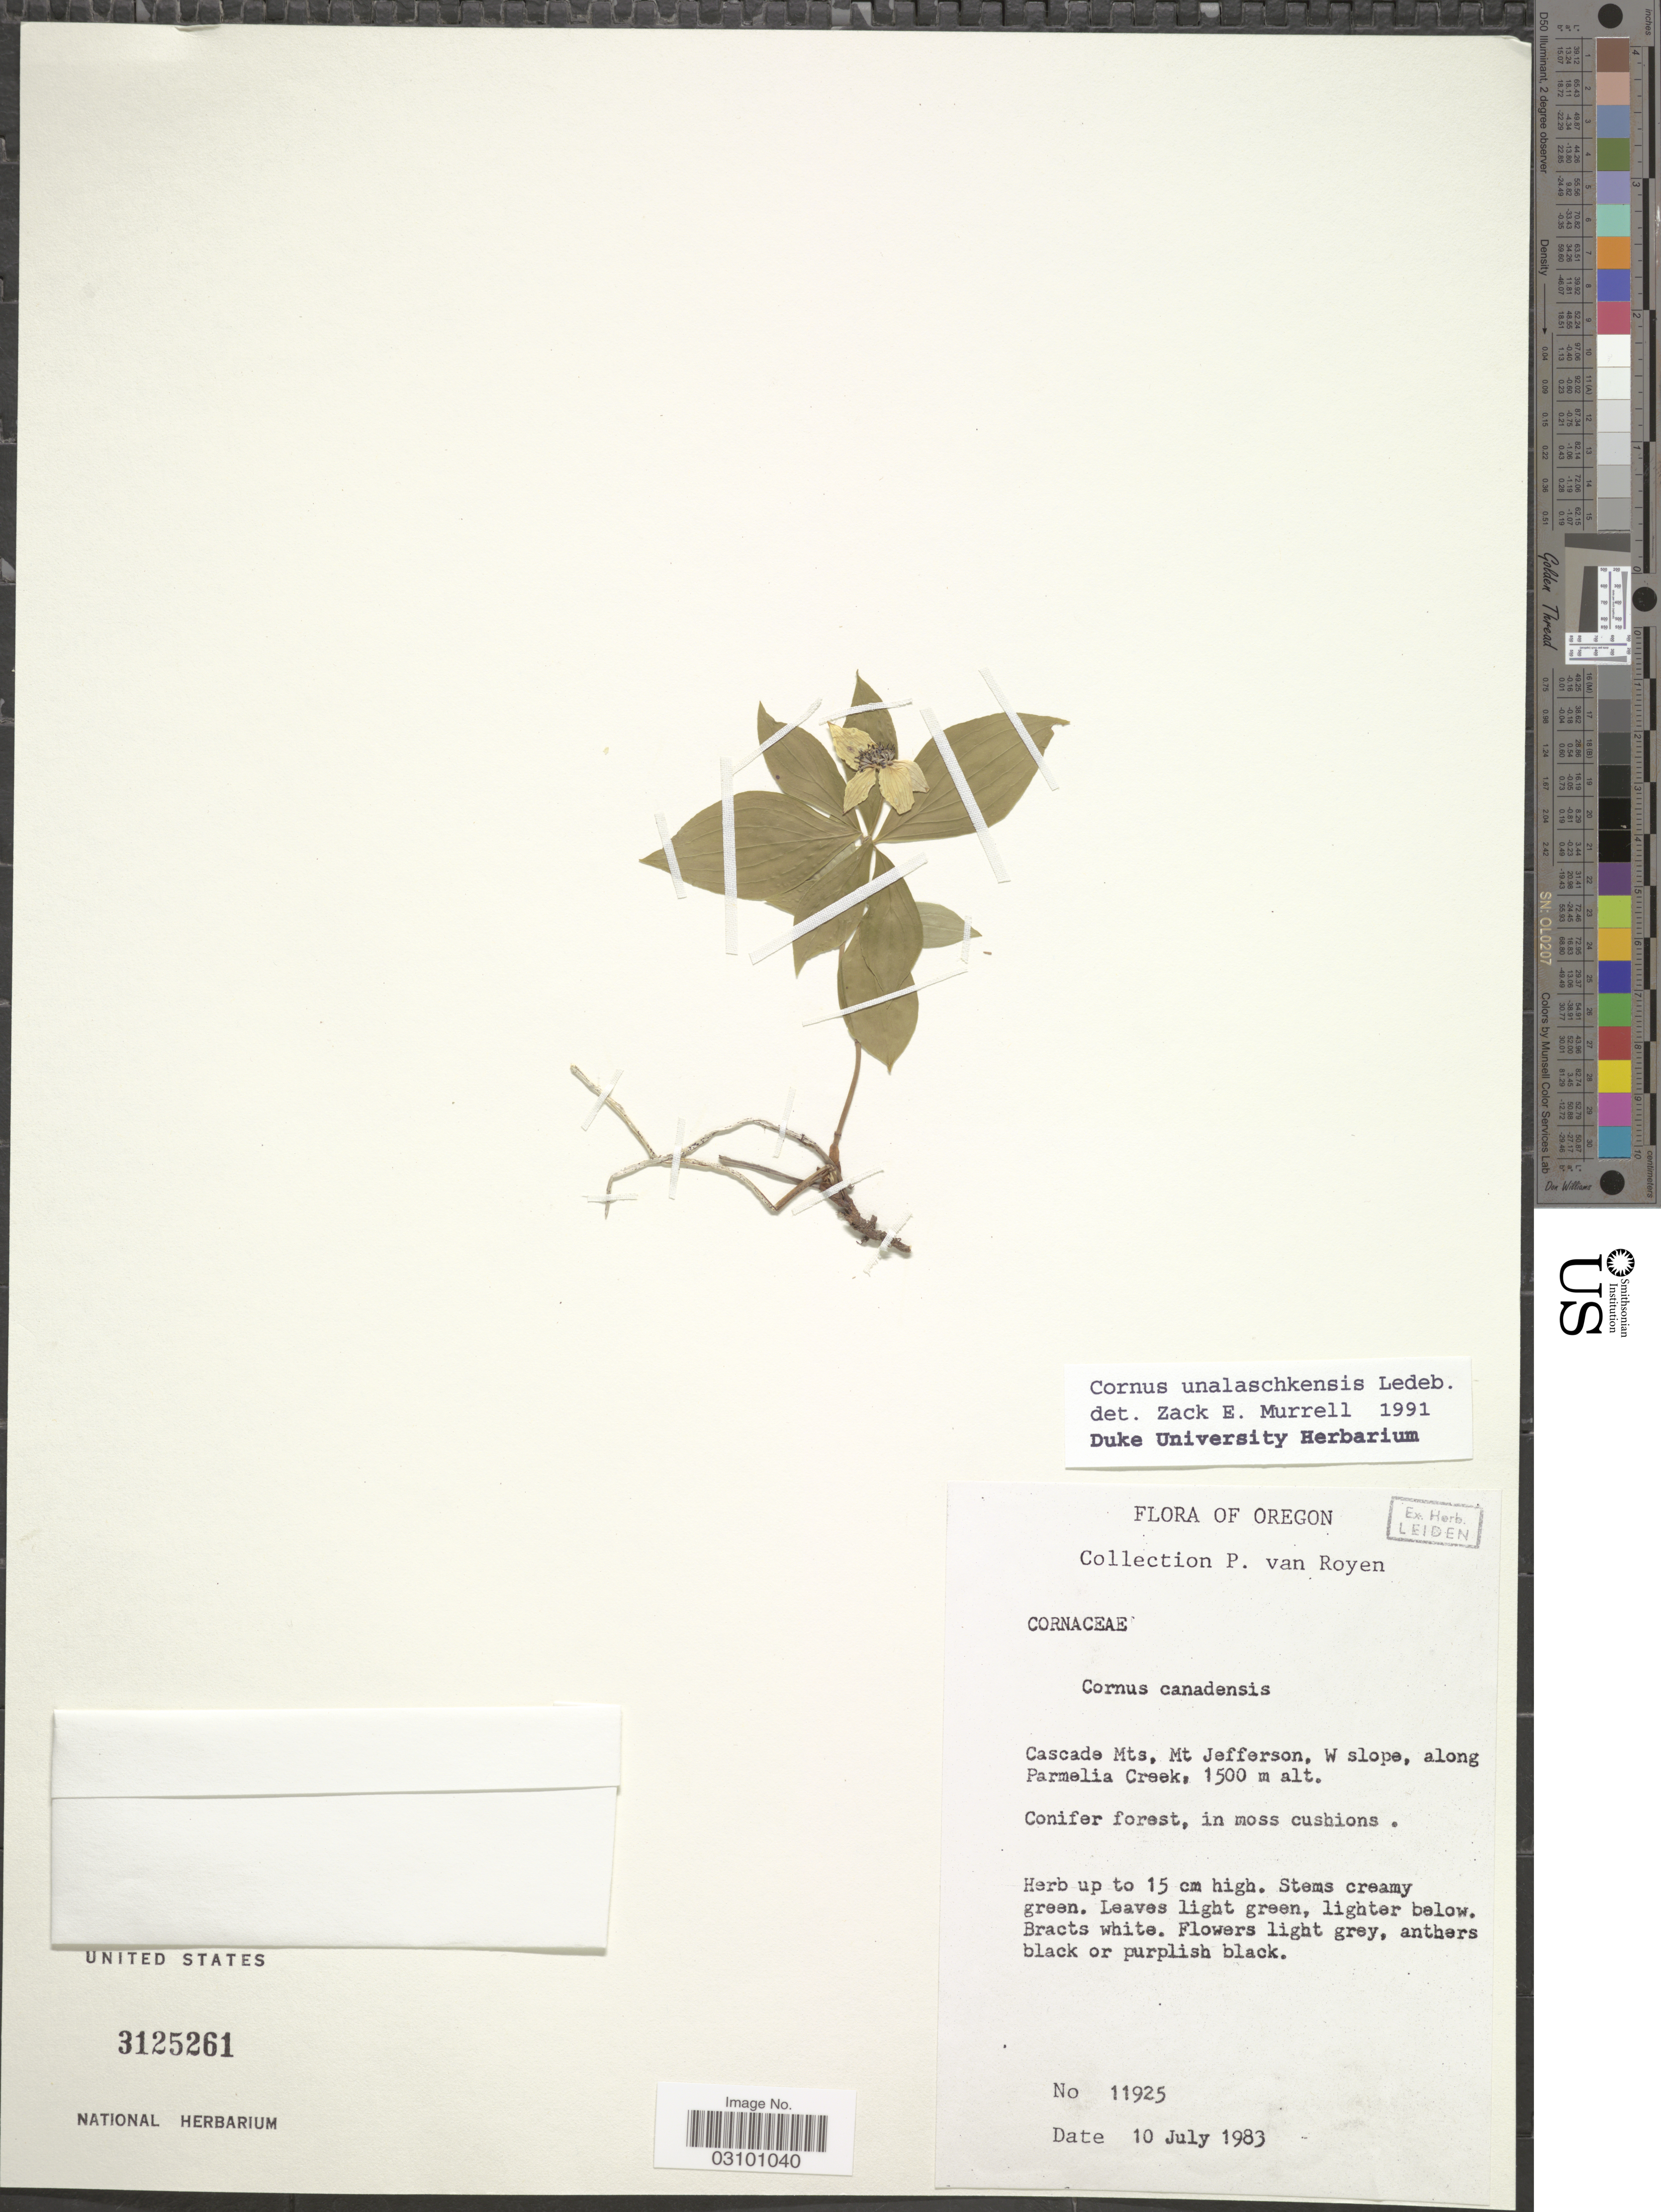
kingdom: Plantae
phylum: Tracheophyta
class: Magnoliopsida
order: Cornales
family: Cornaceae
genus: Cornus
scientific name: Cornus unalaschkensis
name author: Ledeb.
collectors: P. van Royen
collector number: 11925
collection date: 1983-07-10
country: United States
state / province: Oregon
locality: Cascade Mts, Mt Jefferson, W slope, along Parmelia Creek.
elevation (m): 1500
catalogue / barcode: US 3125261